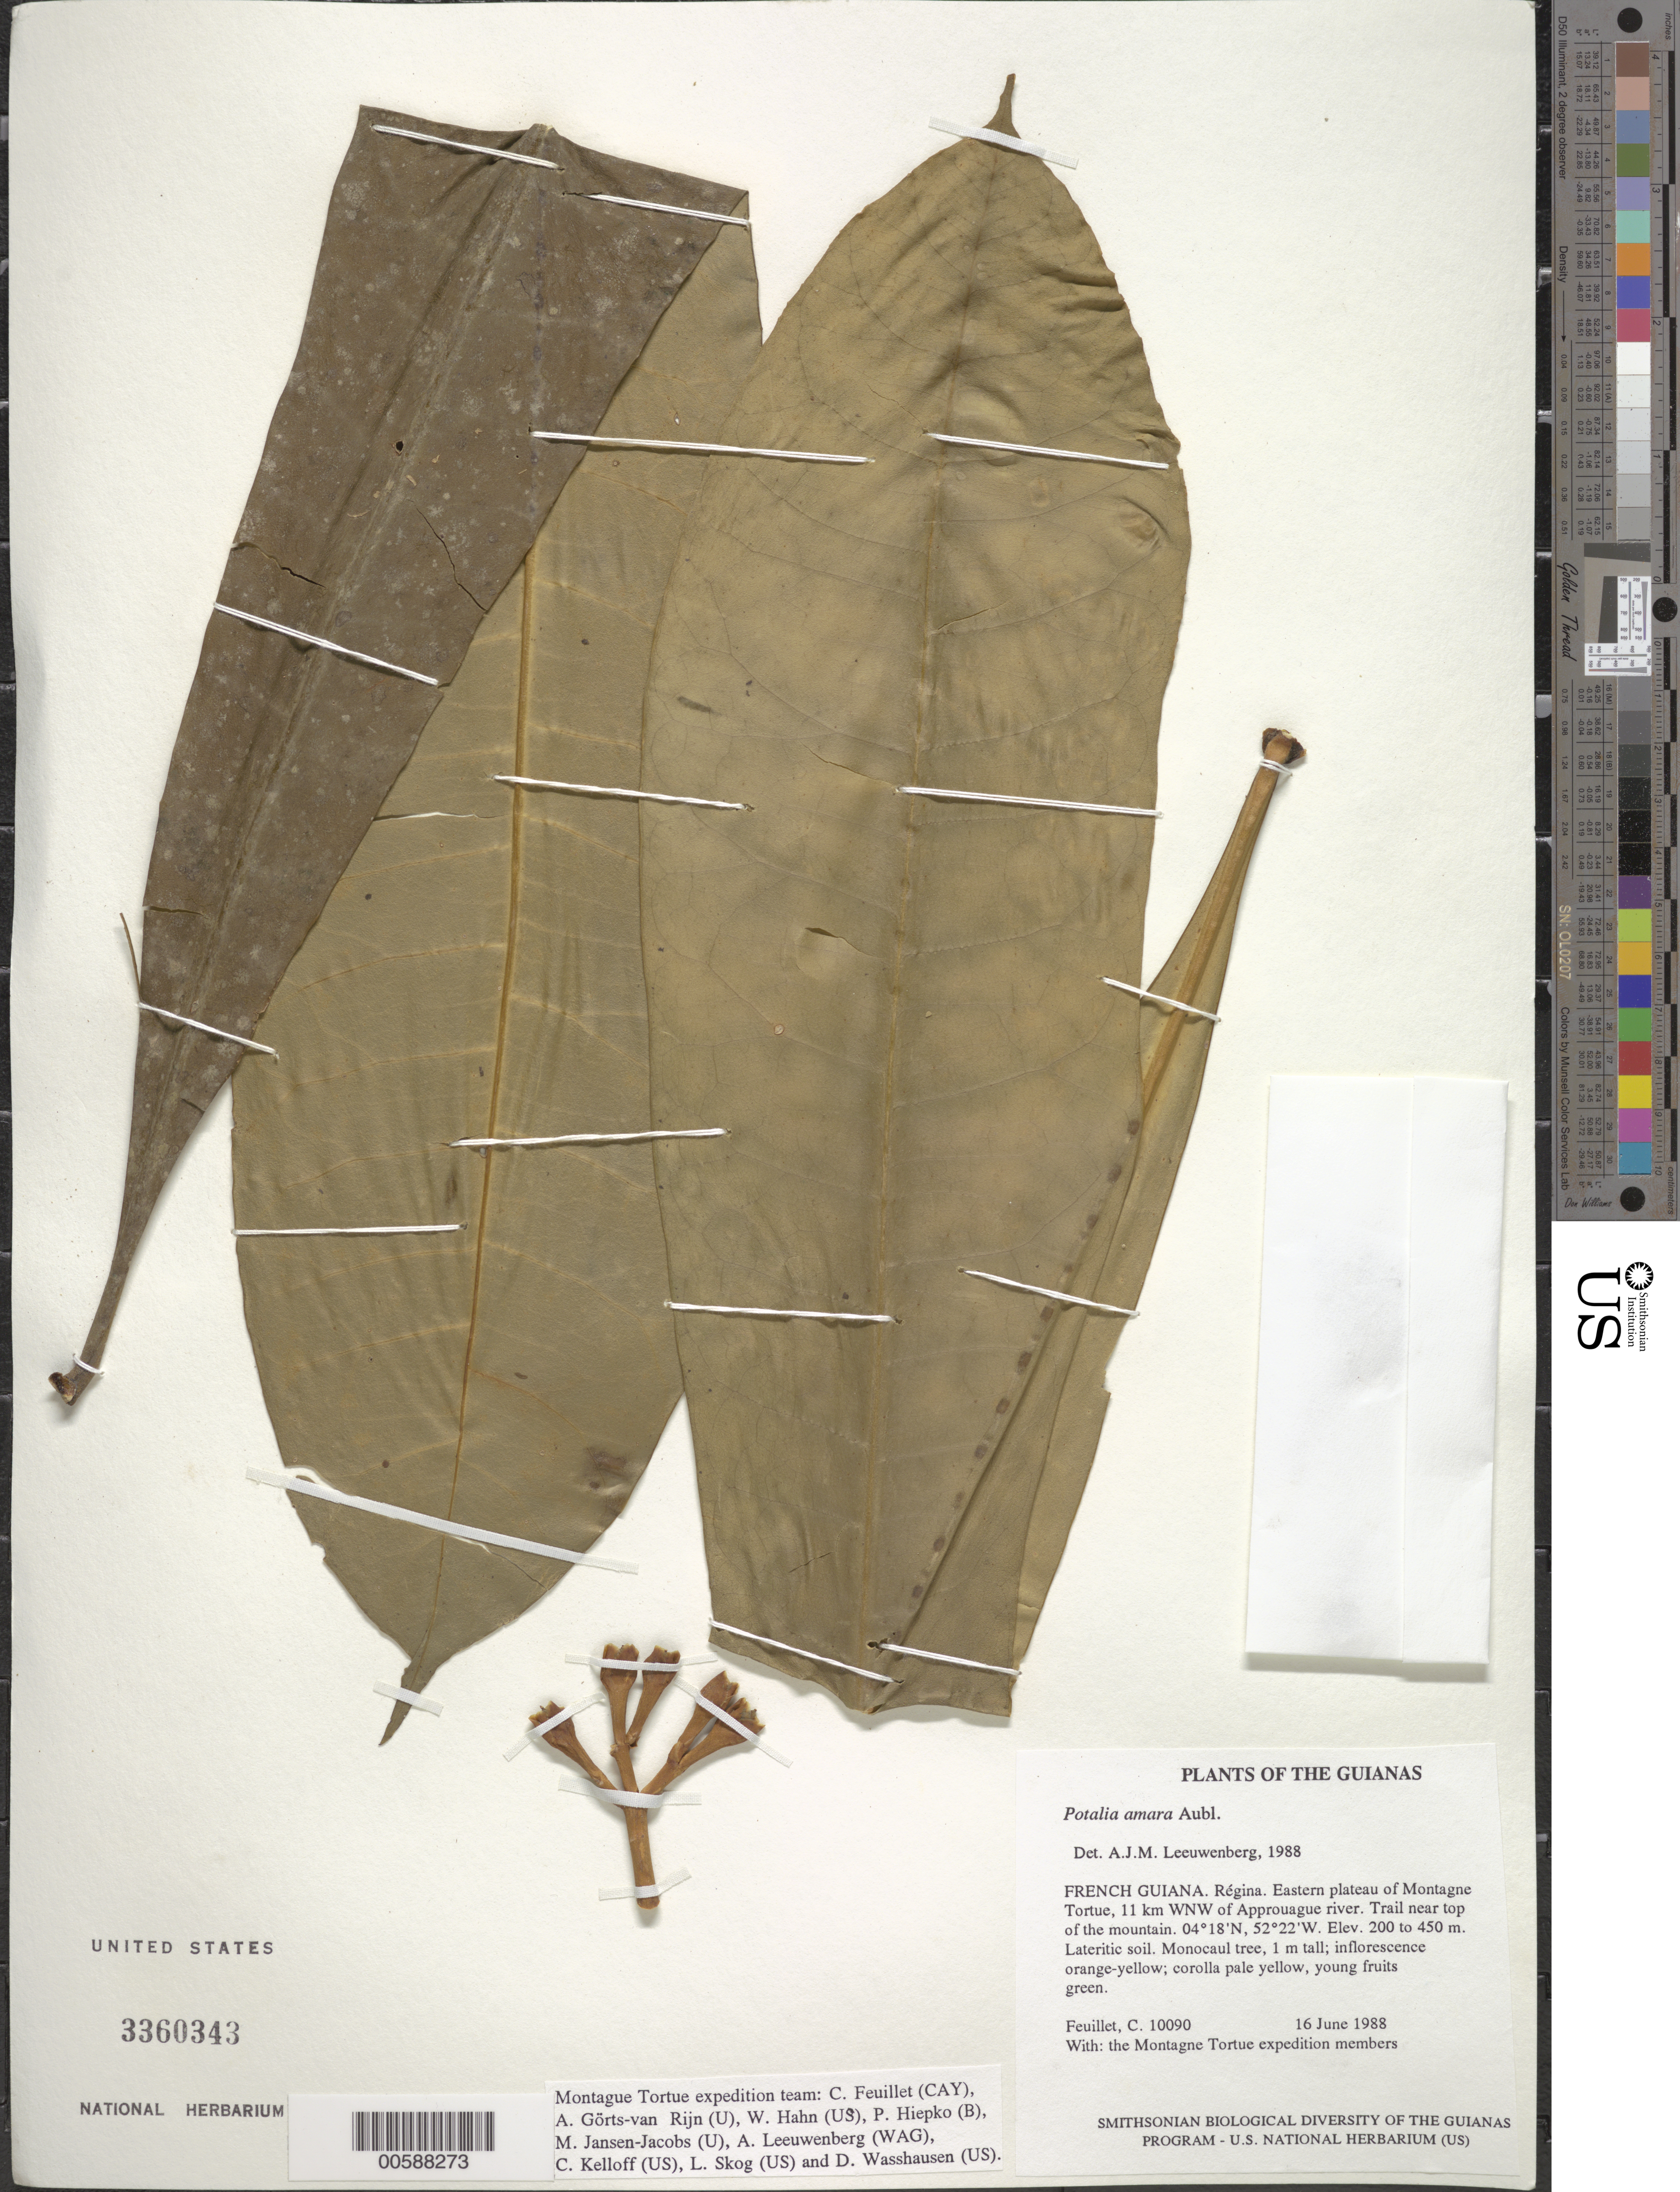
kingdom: Plantae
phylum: Tracheophyta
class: Magnoliopsida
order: Gentianales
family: Gentianaceae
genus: Potalia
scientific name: Potalia amara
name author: Aubl.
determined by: Leeuwenberg, A. J. M.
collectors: C. Feuillet & Montagne Torte Exped. members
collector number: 10090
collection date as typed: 16 June 1988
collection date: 1988-06-16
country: French Guiana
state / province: Cayenne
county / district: Regina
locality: Eastern plateau of Montagne Tortue, 11 km WNW of Approuague river. Trail near top of the mountain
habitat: Lateritic soil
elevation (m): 200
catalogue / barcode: US 3360343